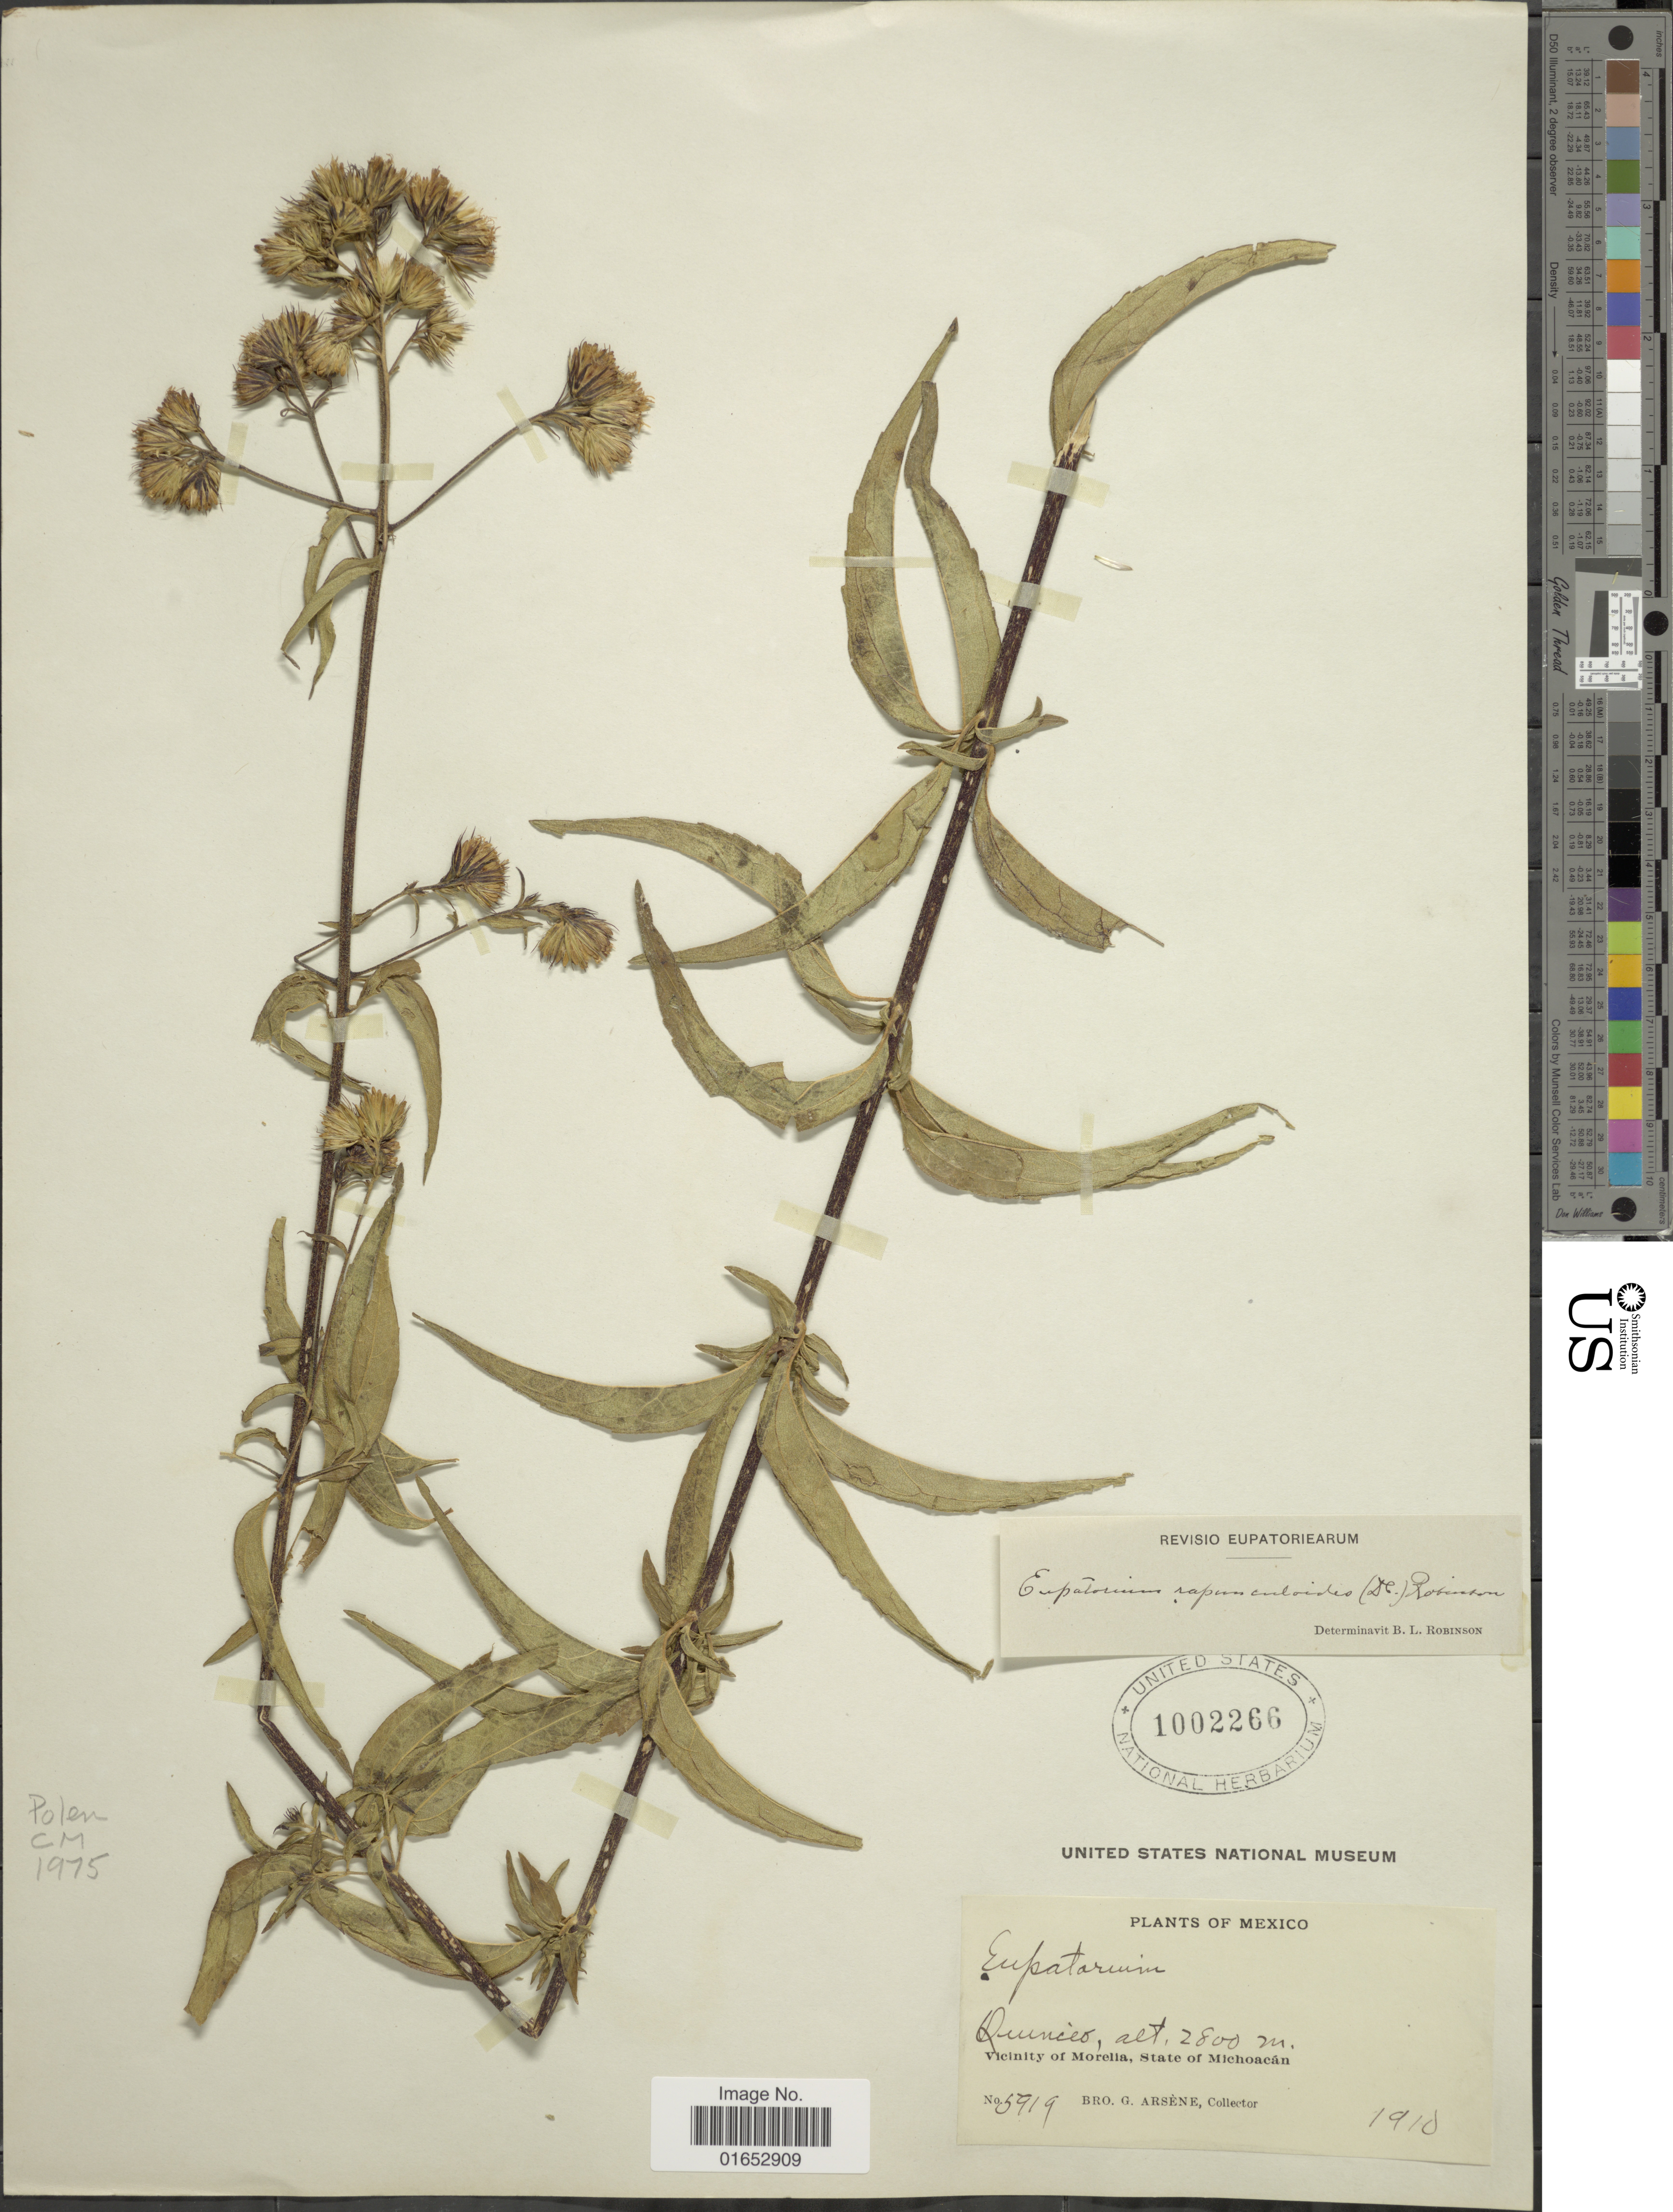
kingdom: Plantae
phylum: Tracheophyta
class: Magnoliopsida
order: Asterales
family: Asteraceae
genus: Steviopsis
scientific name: Steviopsis rapunculoides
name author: (DC.) R.M. King & H. Rob.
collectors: Bro. G. Arsène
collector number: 5919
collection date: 1910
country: Mexico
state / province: Michoacán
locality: Quinceo, Vicinity of Morelia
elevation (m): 2800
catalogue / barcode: US 1002266